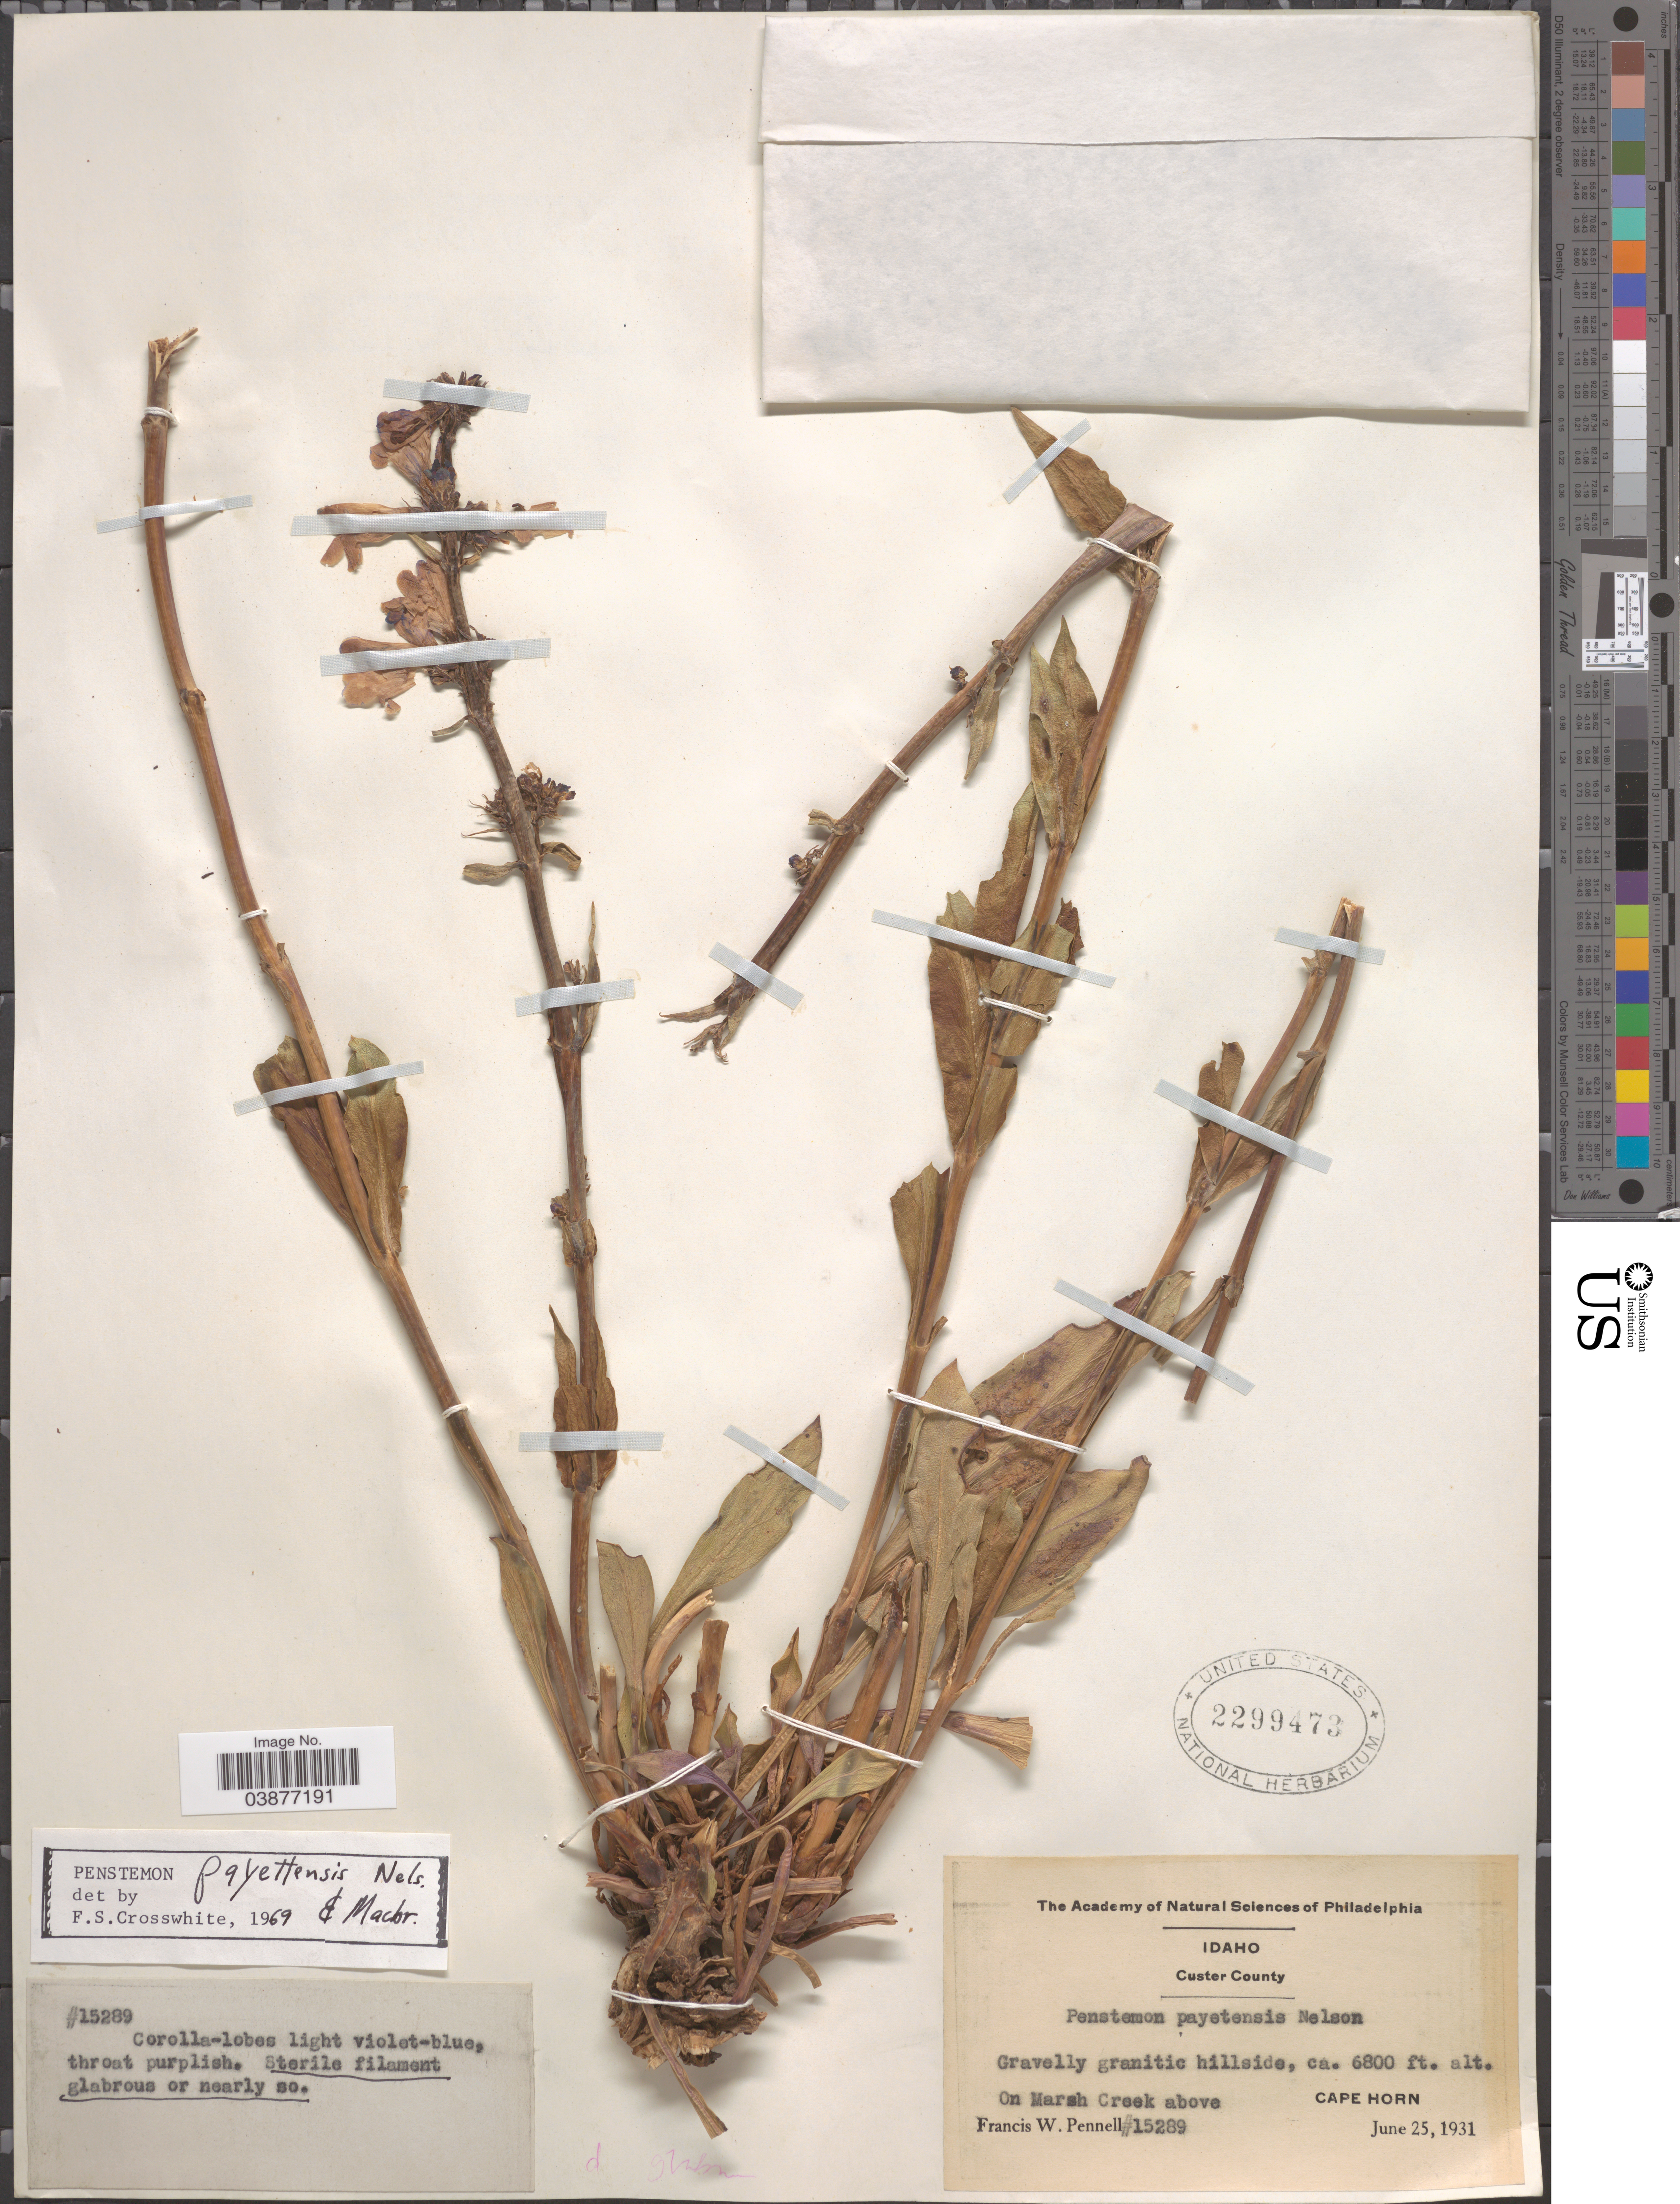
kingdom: Plantae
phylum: Tracheophyta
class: Magnoliopsida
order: Lamiales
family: Plantaginaceae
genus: Penstemon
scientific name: Penstemon payettensis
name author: J.F. Macbr. & A. Nelson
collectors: F. W. Pennell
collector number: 15289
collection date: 1931-06-25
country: United States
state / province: Idaho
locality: Custer County. Gravelly granitic hillside. On Marsh Creek above Cape Horn.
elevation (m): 2073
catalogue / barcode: US 2299473